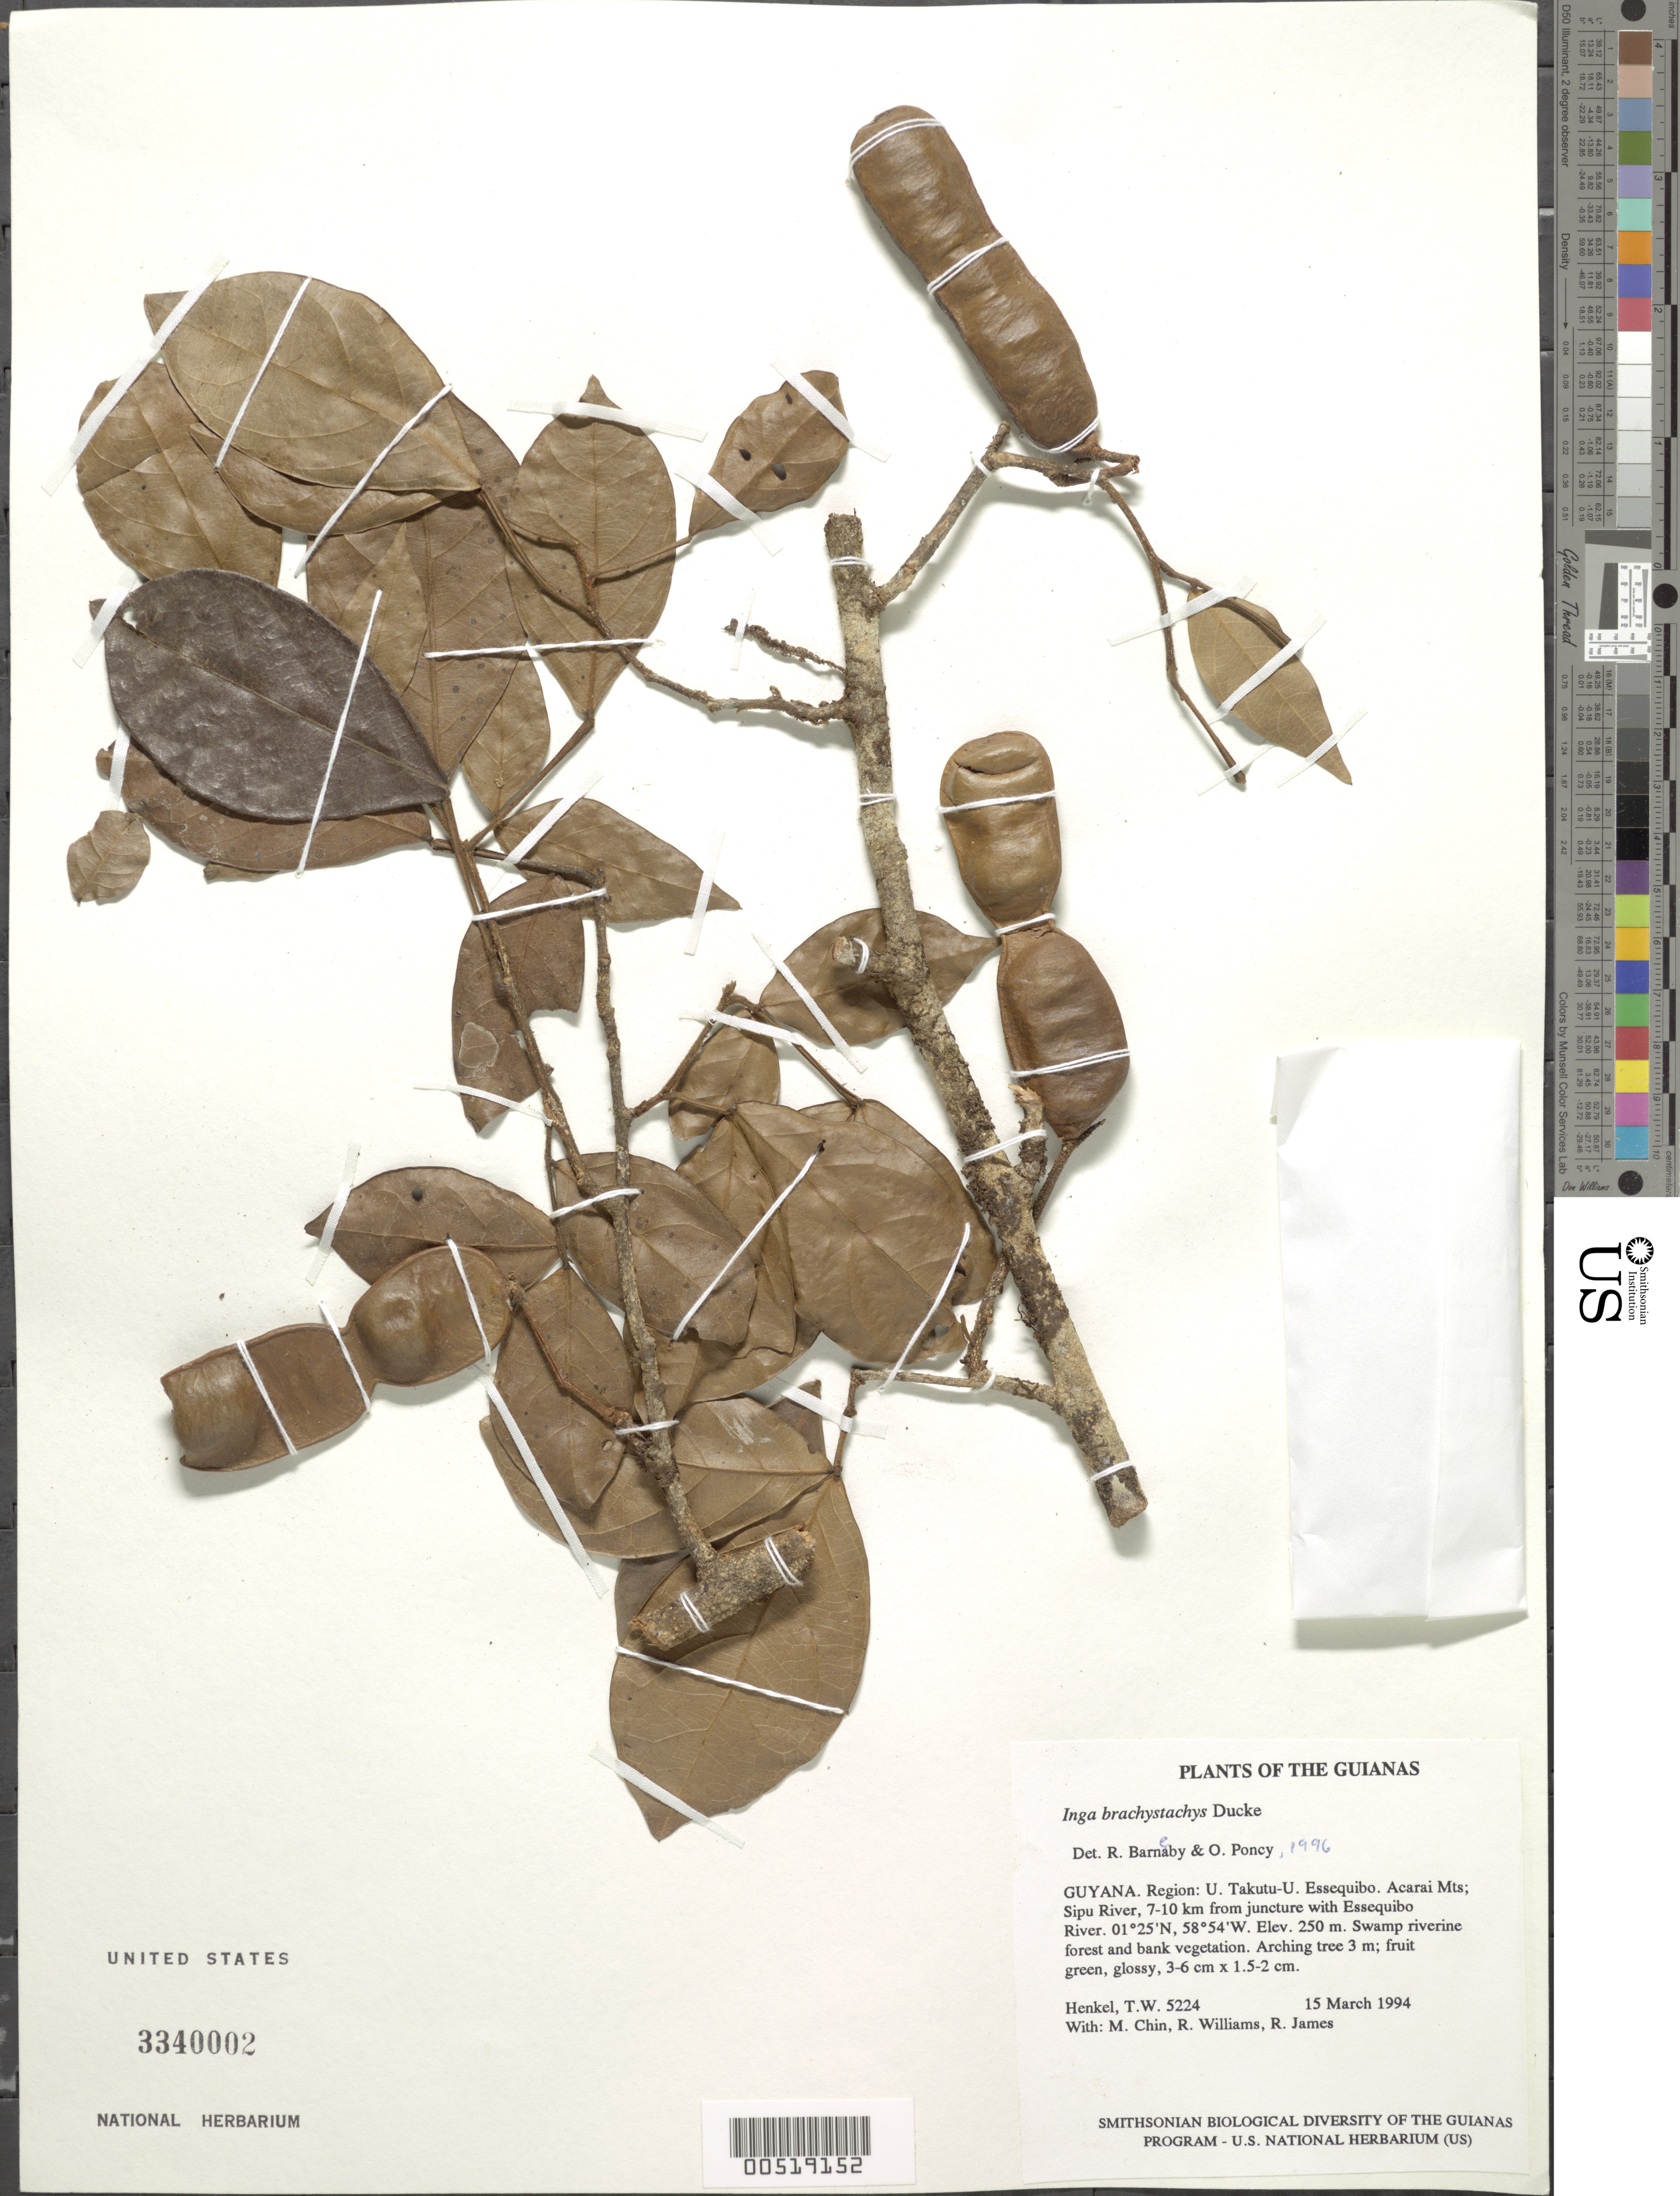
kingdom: Plantae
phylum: Tracheophyta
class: Magnoliopsida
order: Fabales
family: Fabaceae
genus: Inga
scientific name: Inga brachystachya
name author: Ducke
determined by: Barneby, R. C.; Poncy, O.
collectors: T. Henkel, M. Chin, R. Williams & R. James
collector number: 5224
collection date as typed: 15 March 1994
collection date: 1994-03-15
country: Guyana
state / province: U. Takutu-U. Essequibo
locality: Acarai Mts; Sipu River, 7-10 km from juncture with Essequibo River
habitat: Swamp riverine forest and bank vegetation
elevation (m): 250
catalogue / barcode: US 3340002